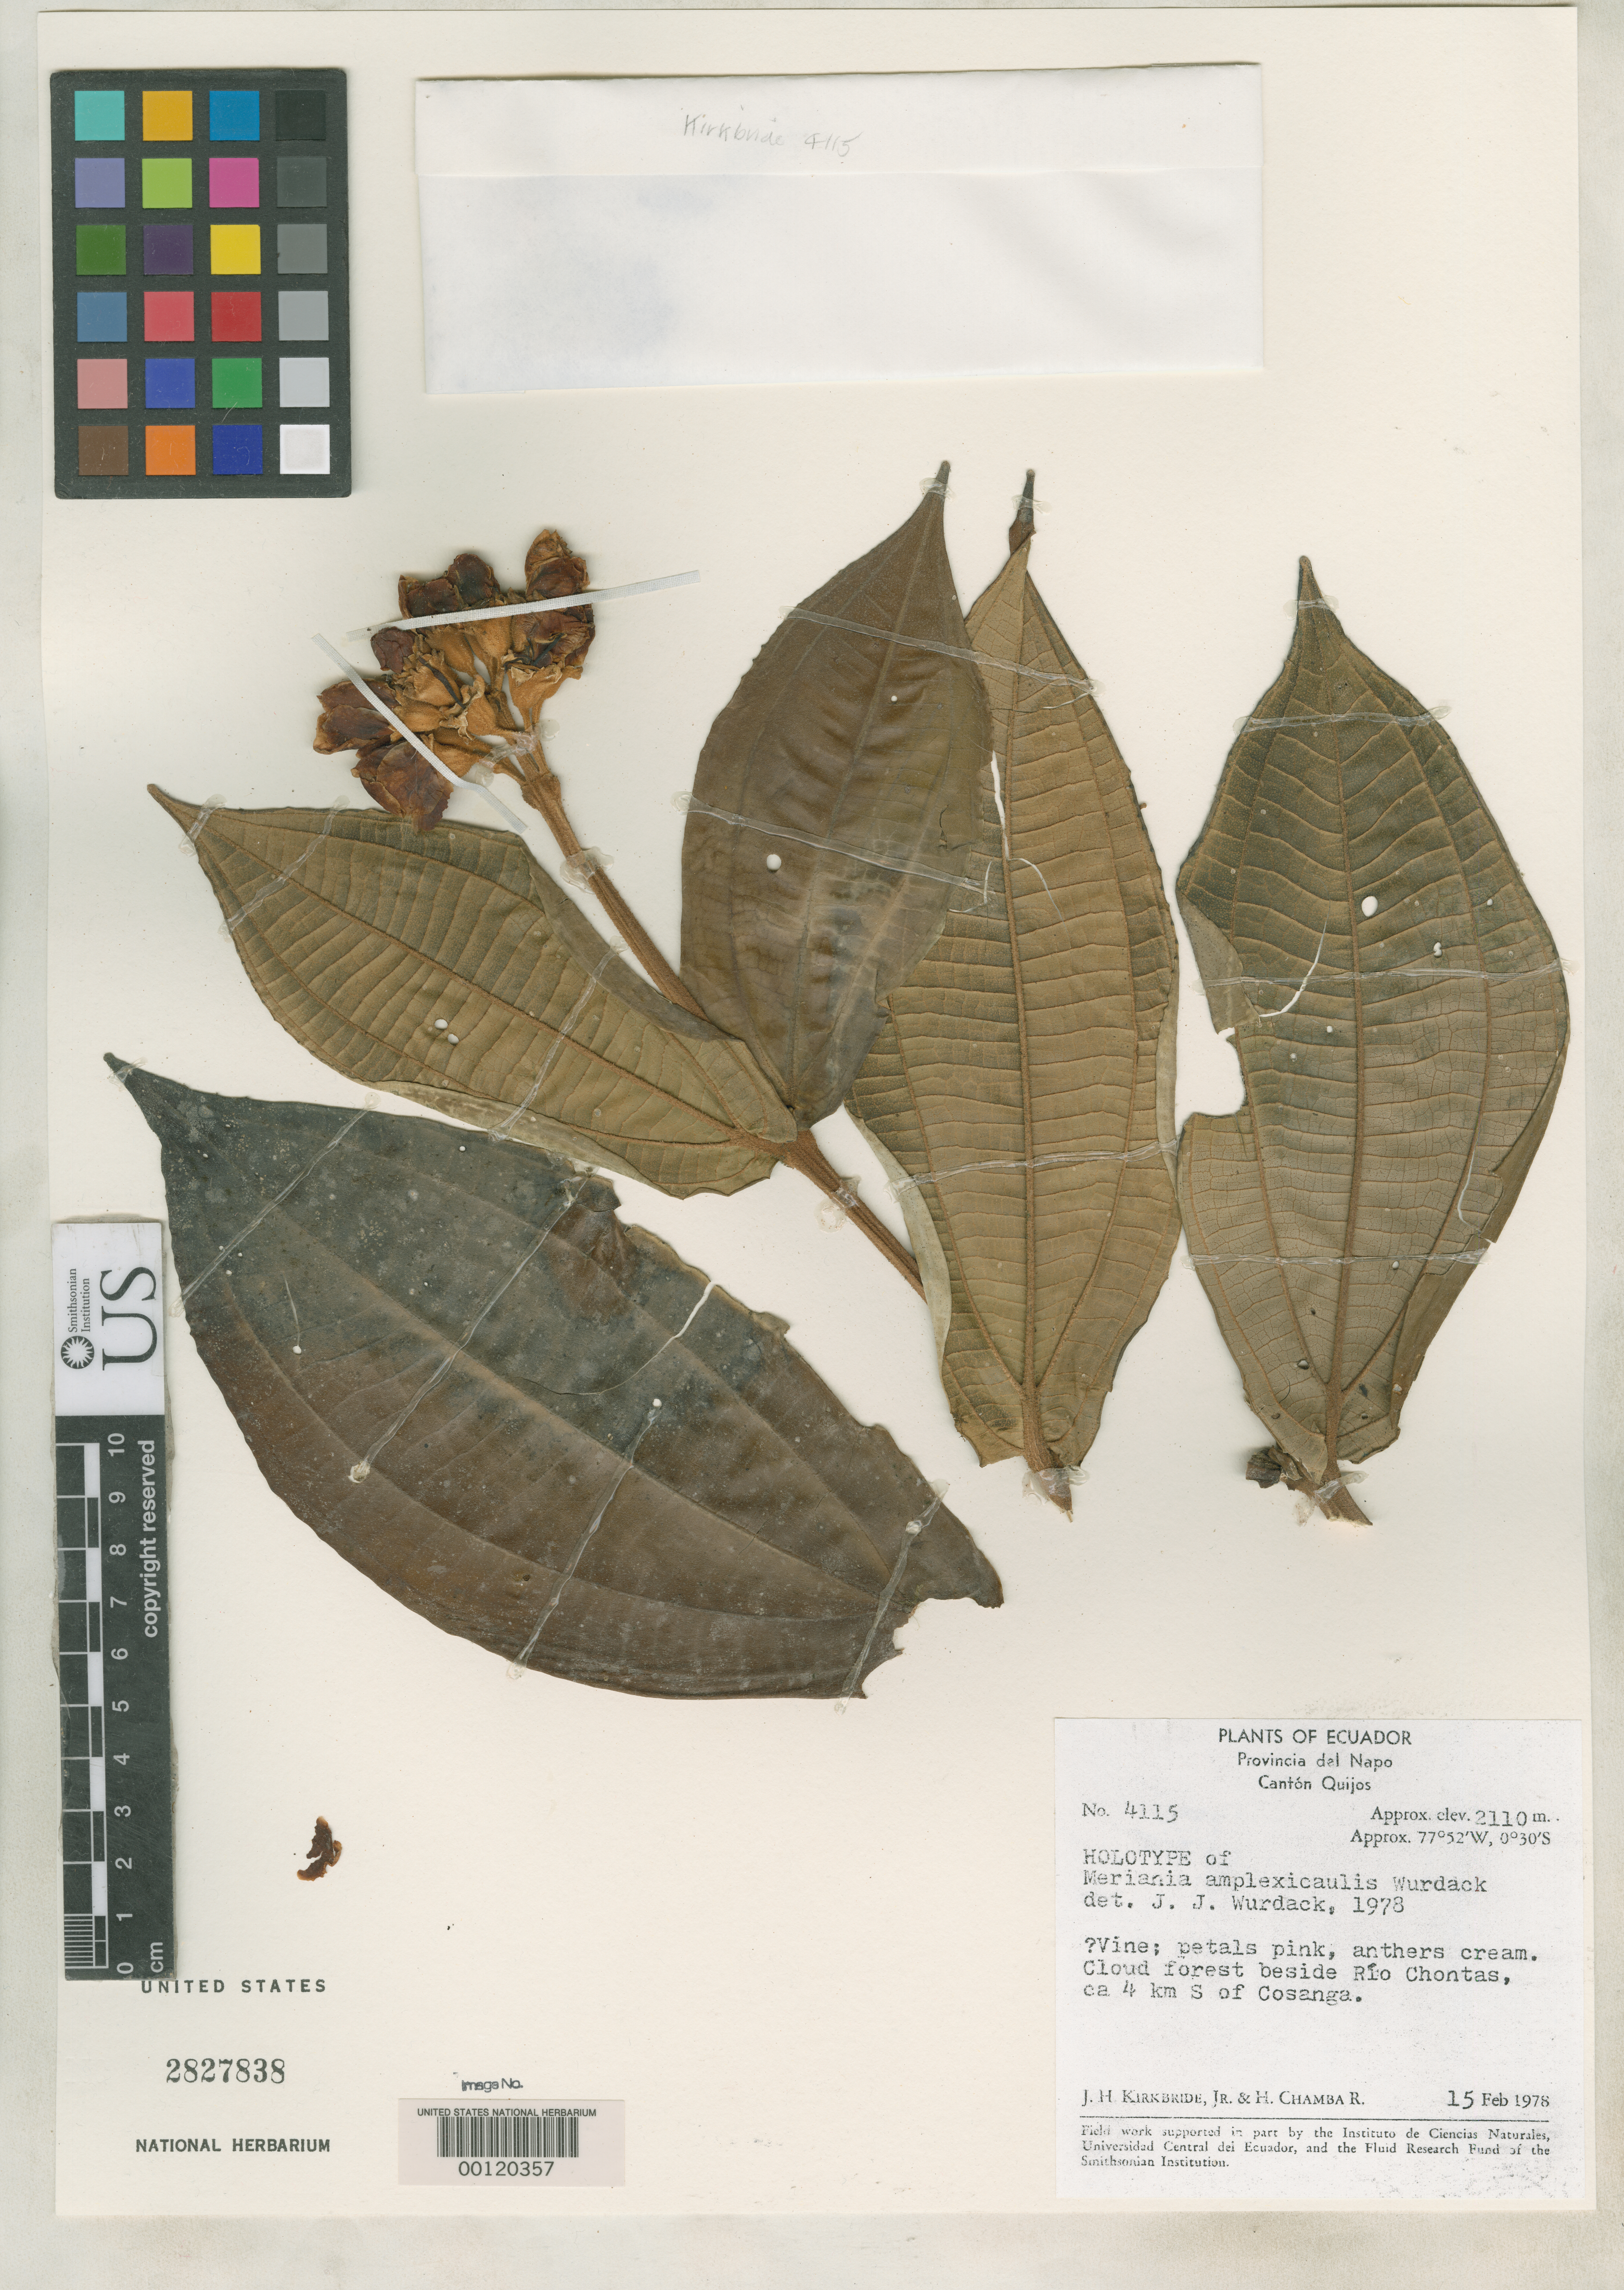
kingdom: Plantae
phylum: Tracheophyta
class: Magnoliopsida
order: Myrtales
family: Melastomataceae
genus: Meriania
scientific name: Meriania amplexicaulis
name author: Wurdack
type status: Holotype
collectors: J. H. Kirkbride & H. Chamba-R.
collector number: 4115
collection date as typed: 15 Feb 1978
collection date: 1978-02-15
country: Ecuador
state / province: Napo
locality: Canton Quijos, Rio Chontas.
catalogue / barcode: US 2827838